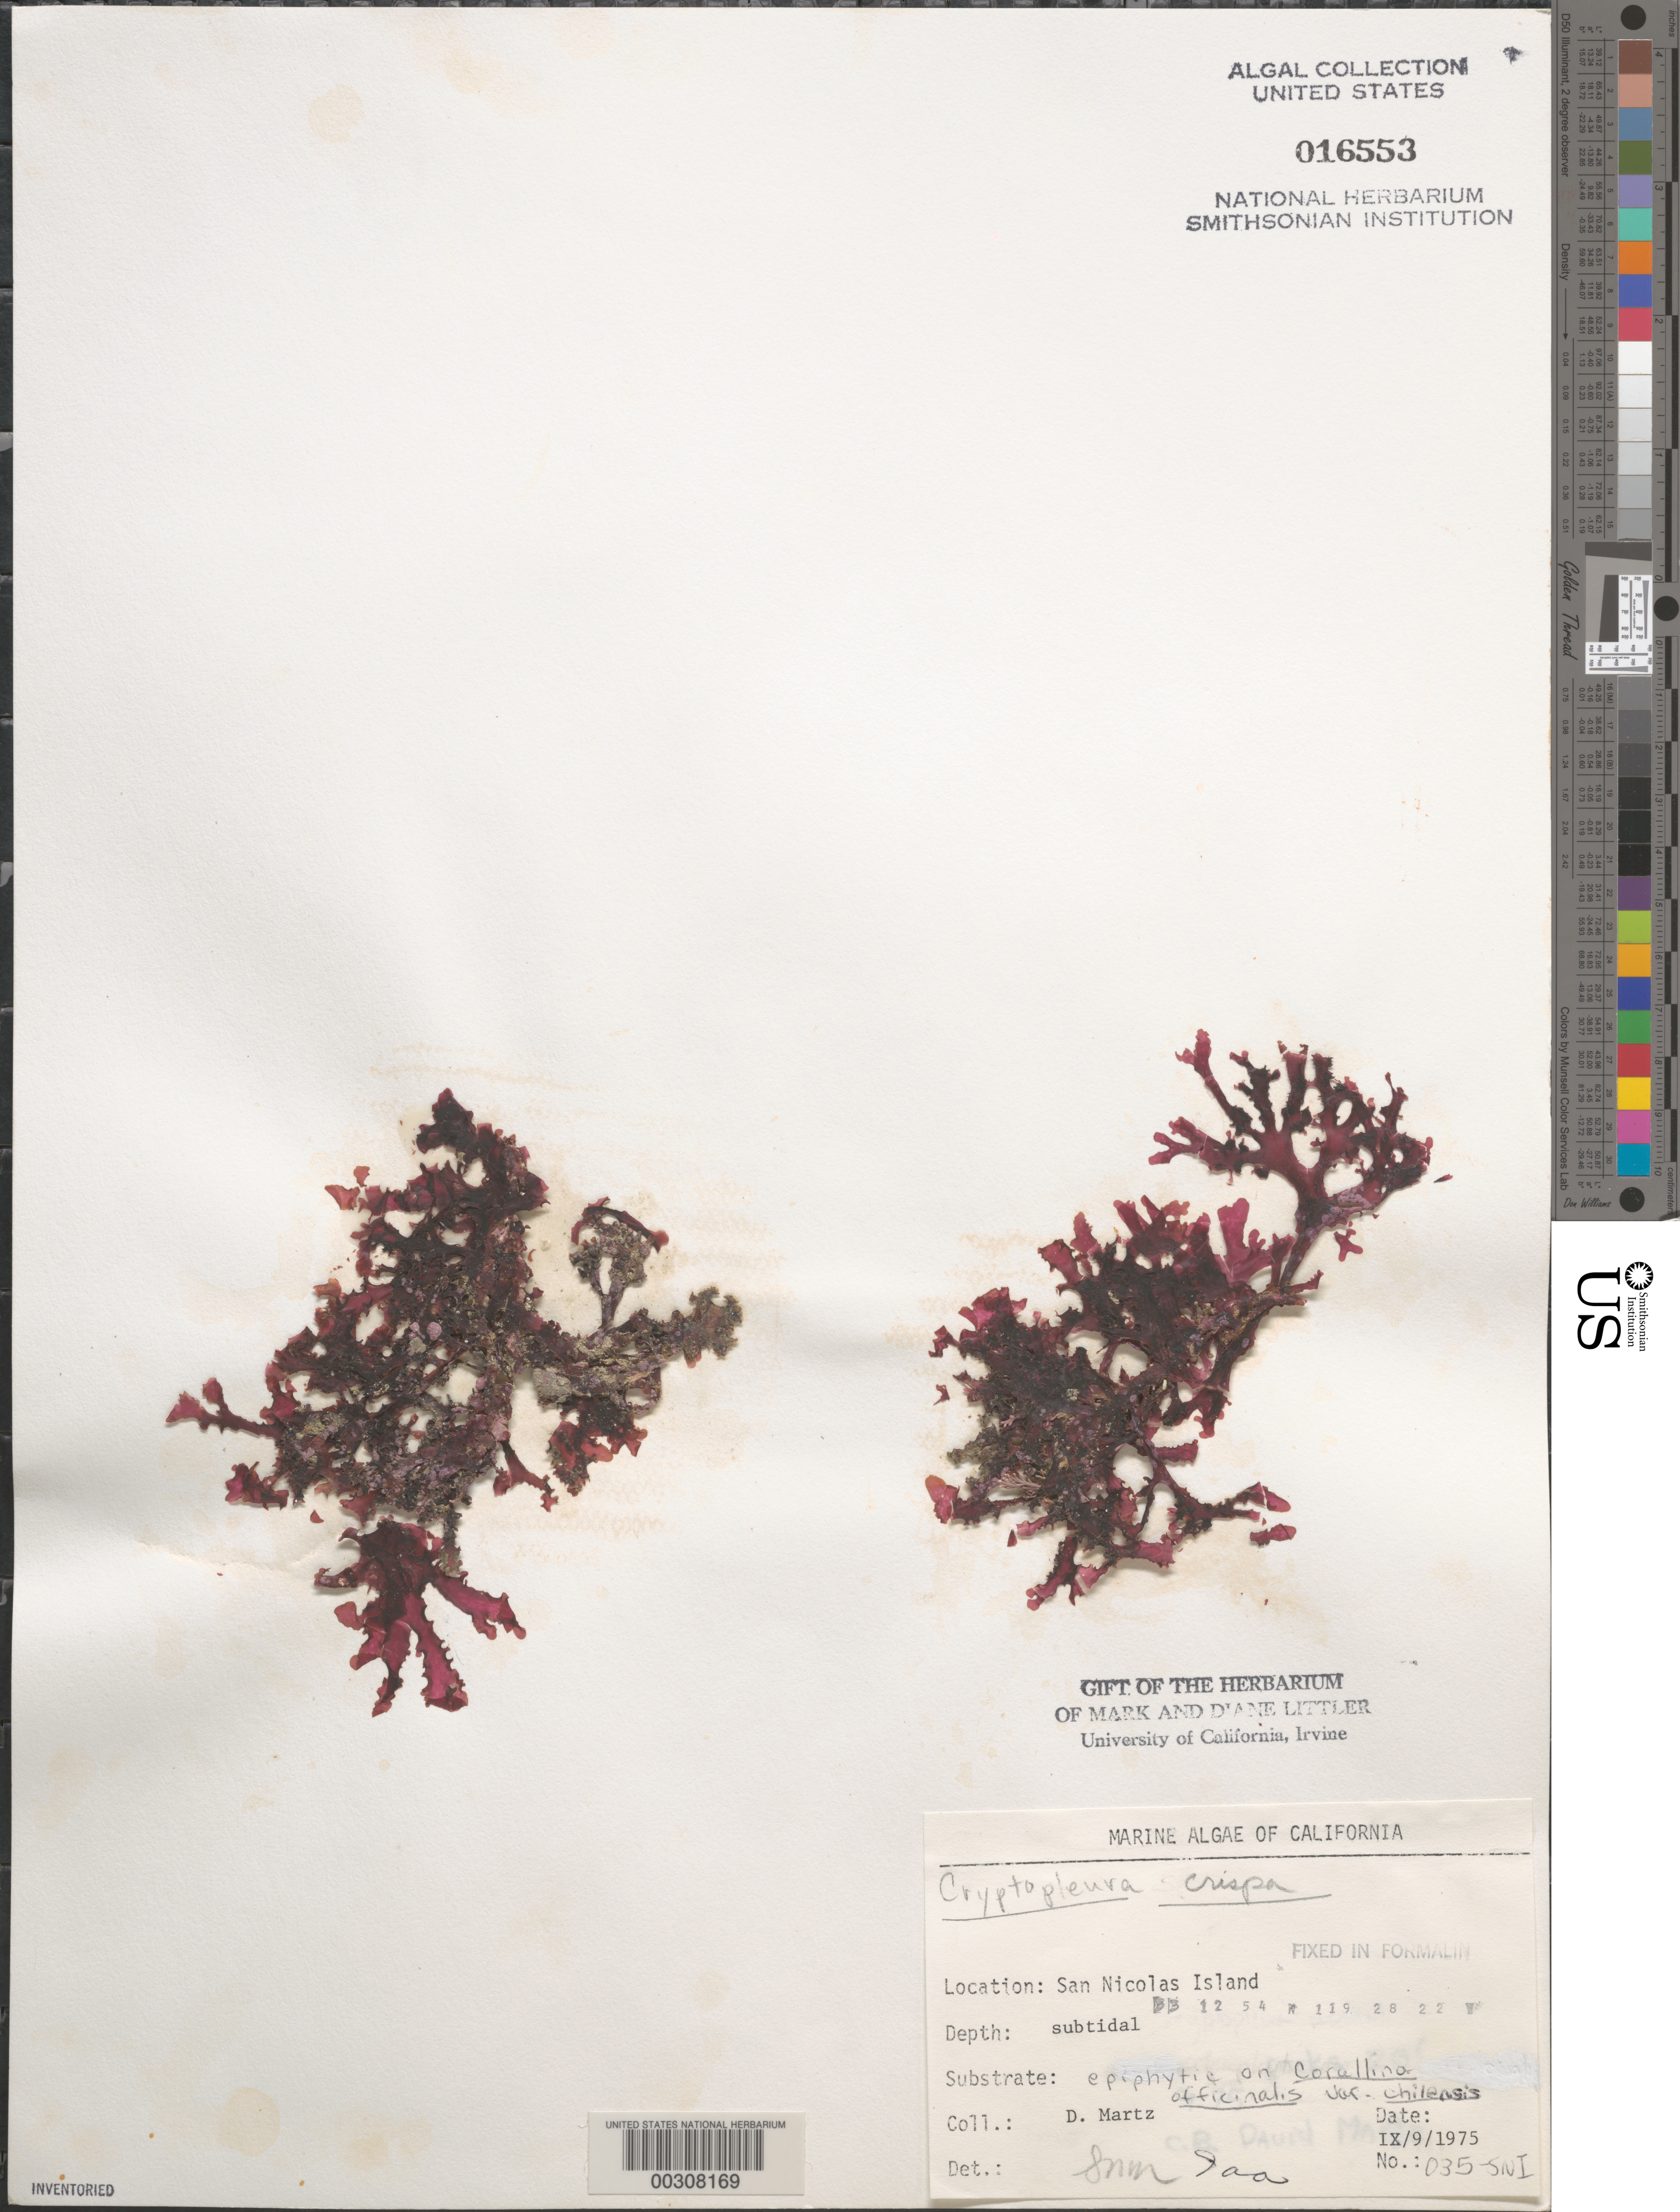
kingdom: Plantae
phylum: Rhodophyta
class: Florideophyceae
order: Ceramiales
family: Delesseriaceae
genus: Cryptopleura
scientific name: Cryptopleura crispa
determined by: Murray, S. N.; Abbott, I. A.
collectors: D. Martz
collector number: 035-sni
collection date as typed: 09 Sep 1975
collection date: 1975-09-09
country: United States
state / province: California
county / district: Ventura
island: San Nicolas Island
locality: Dutch Harbor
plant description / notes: BLM-SOCALBIGHT Rocky Intertidal Survey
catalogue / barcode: US 16553